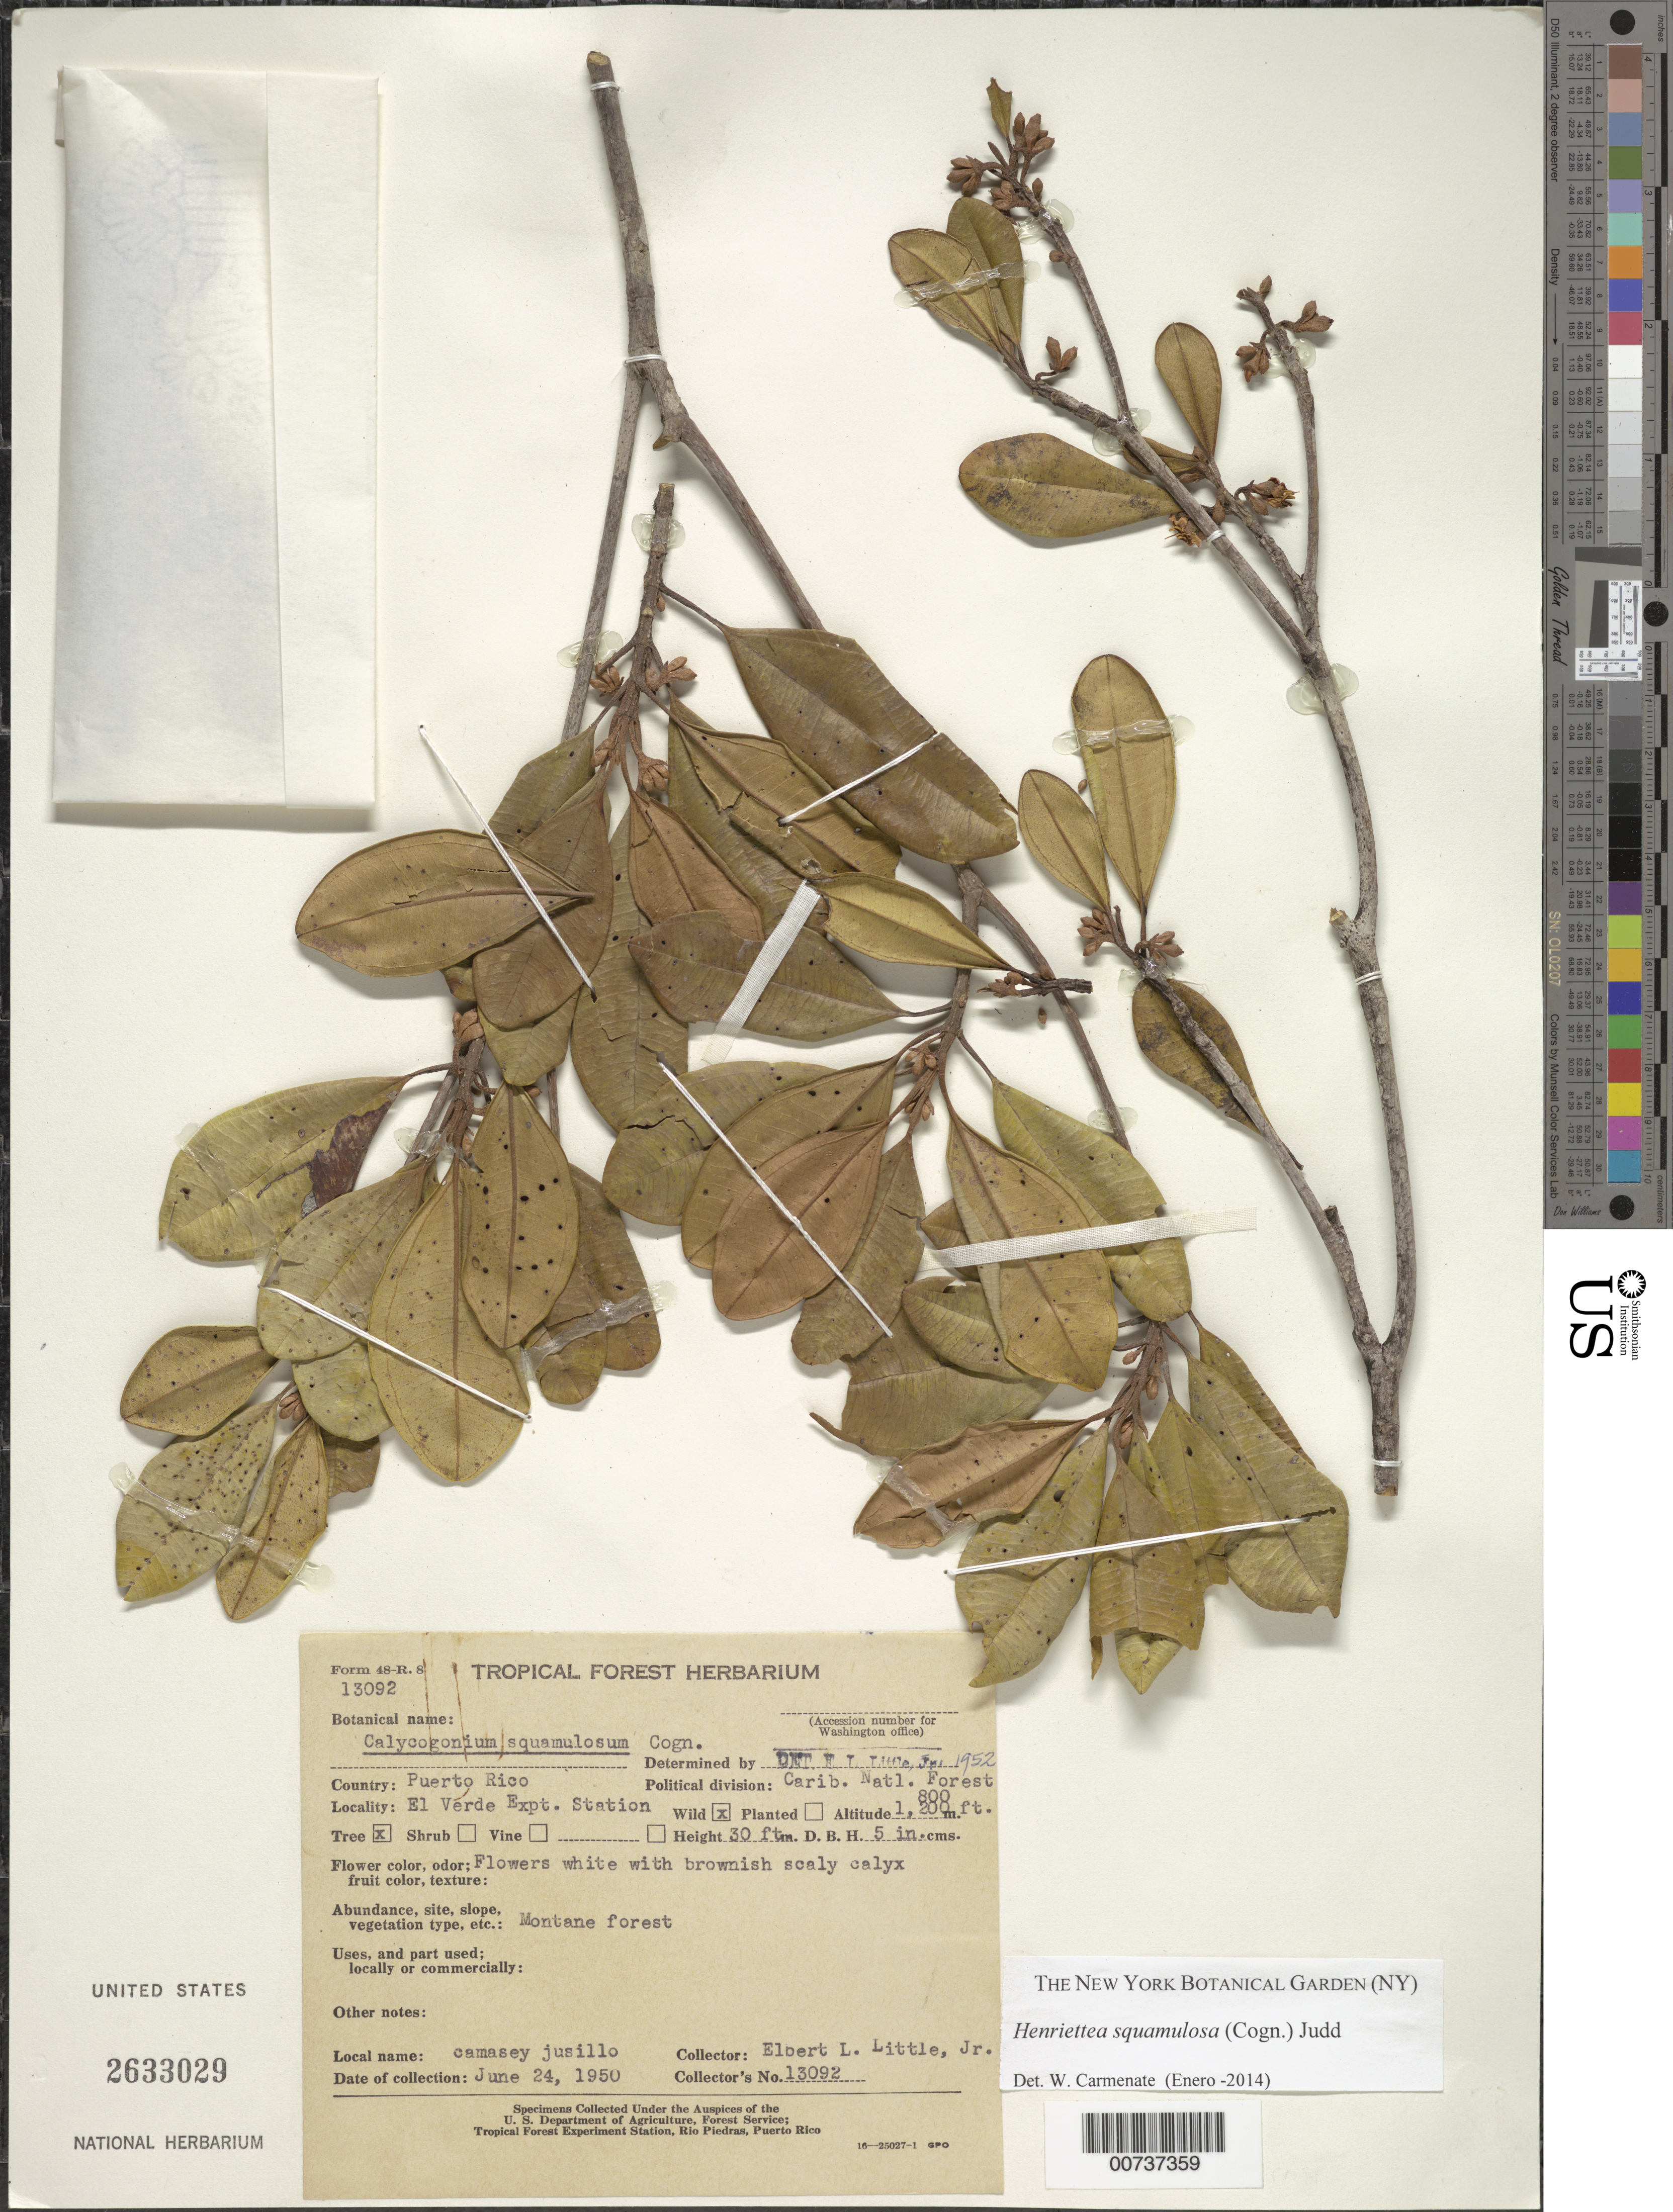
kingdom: Plantae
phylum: Tracheophyta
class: Magnoliopsida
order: Myrtales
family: Melastomataceae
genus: Henriettea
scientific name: Henriettea squamulosa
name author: (Cogn.) Judd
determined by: Carmenate, W.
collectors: E. L. Little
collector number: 13092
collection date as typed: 24 Jun 1950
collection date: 1950-06-24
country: Puerto Rico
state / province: Río Grande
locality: El Verde Expt. Station; Caribbean National Forest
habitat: Montane forest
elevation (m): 244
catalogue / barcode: US 2633029